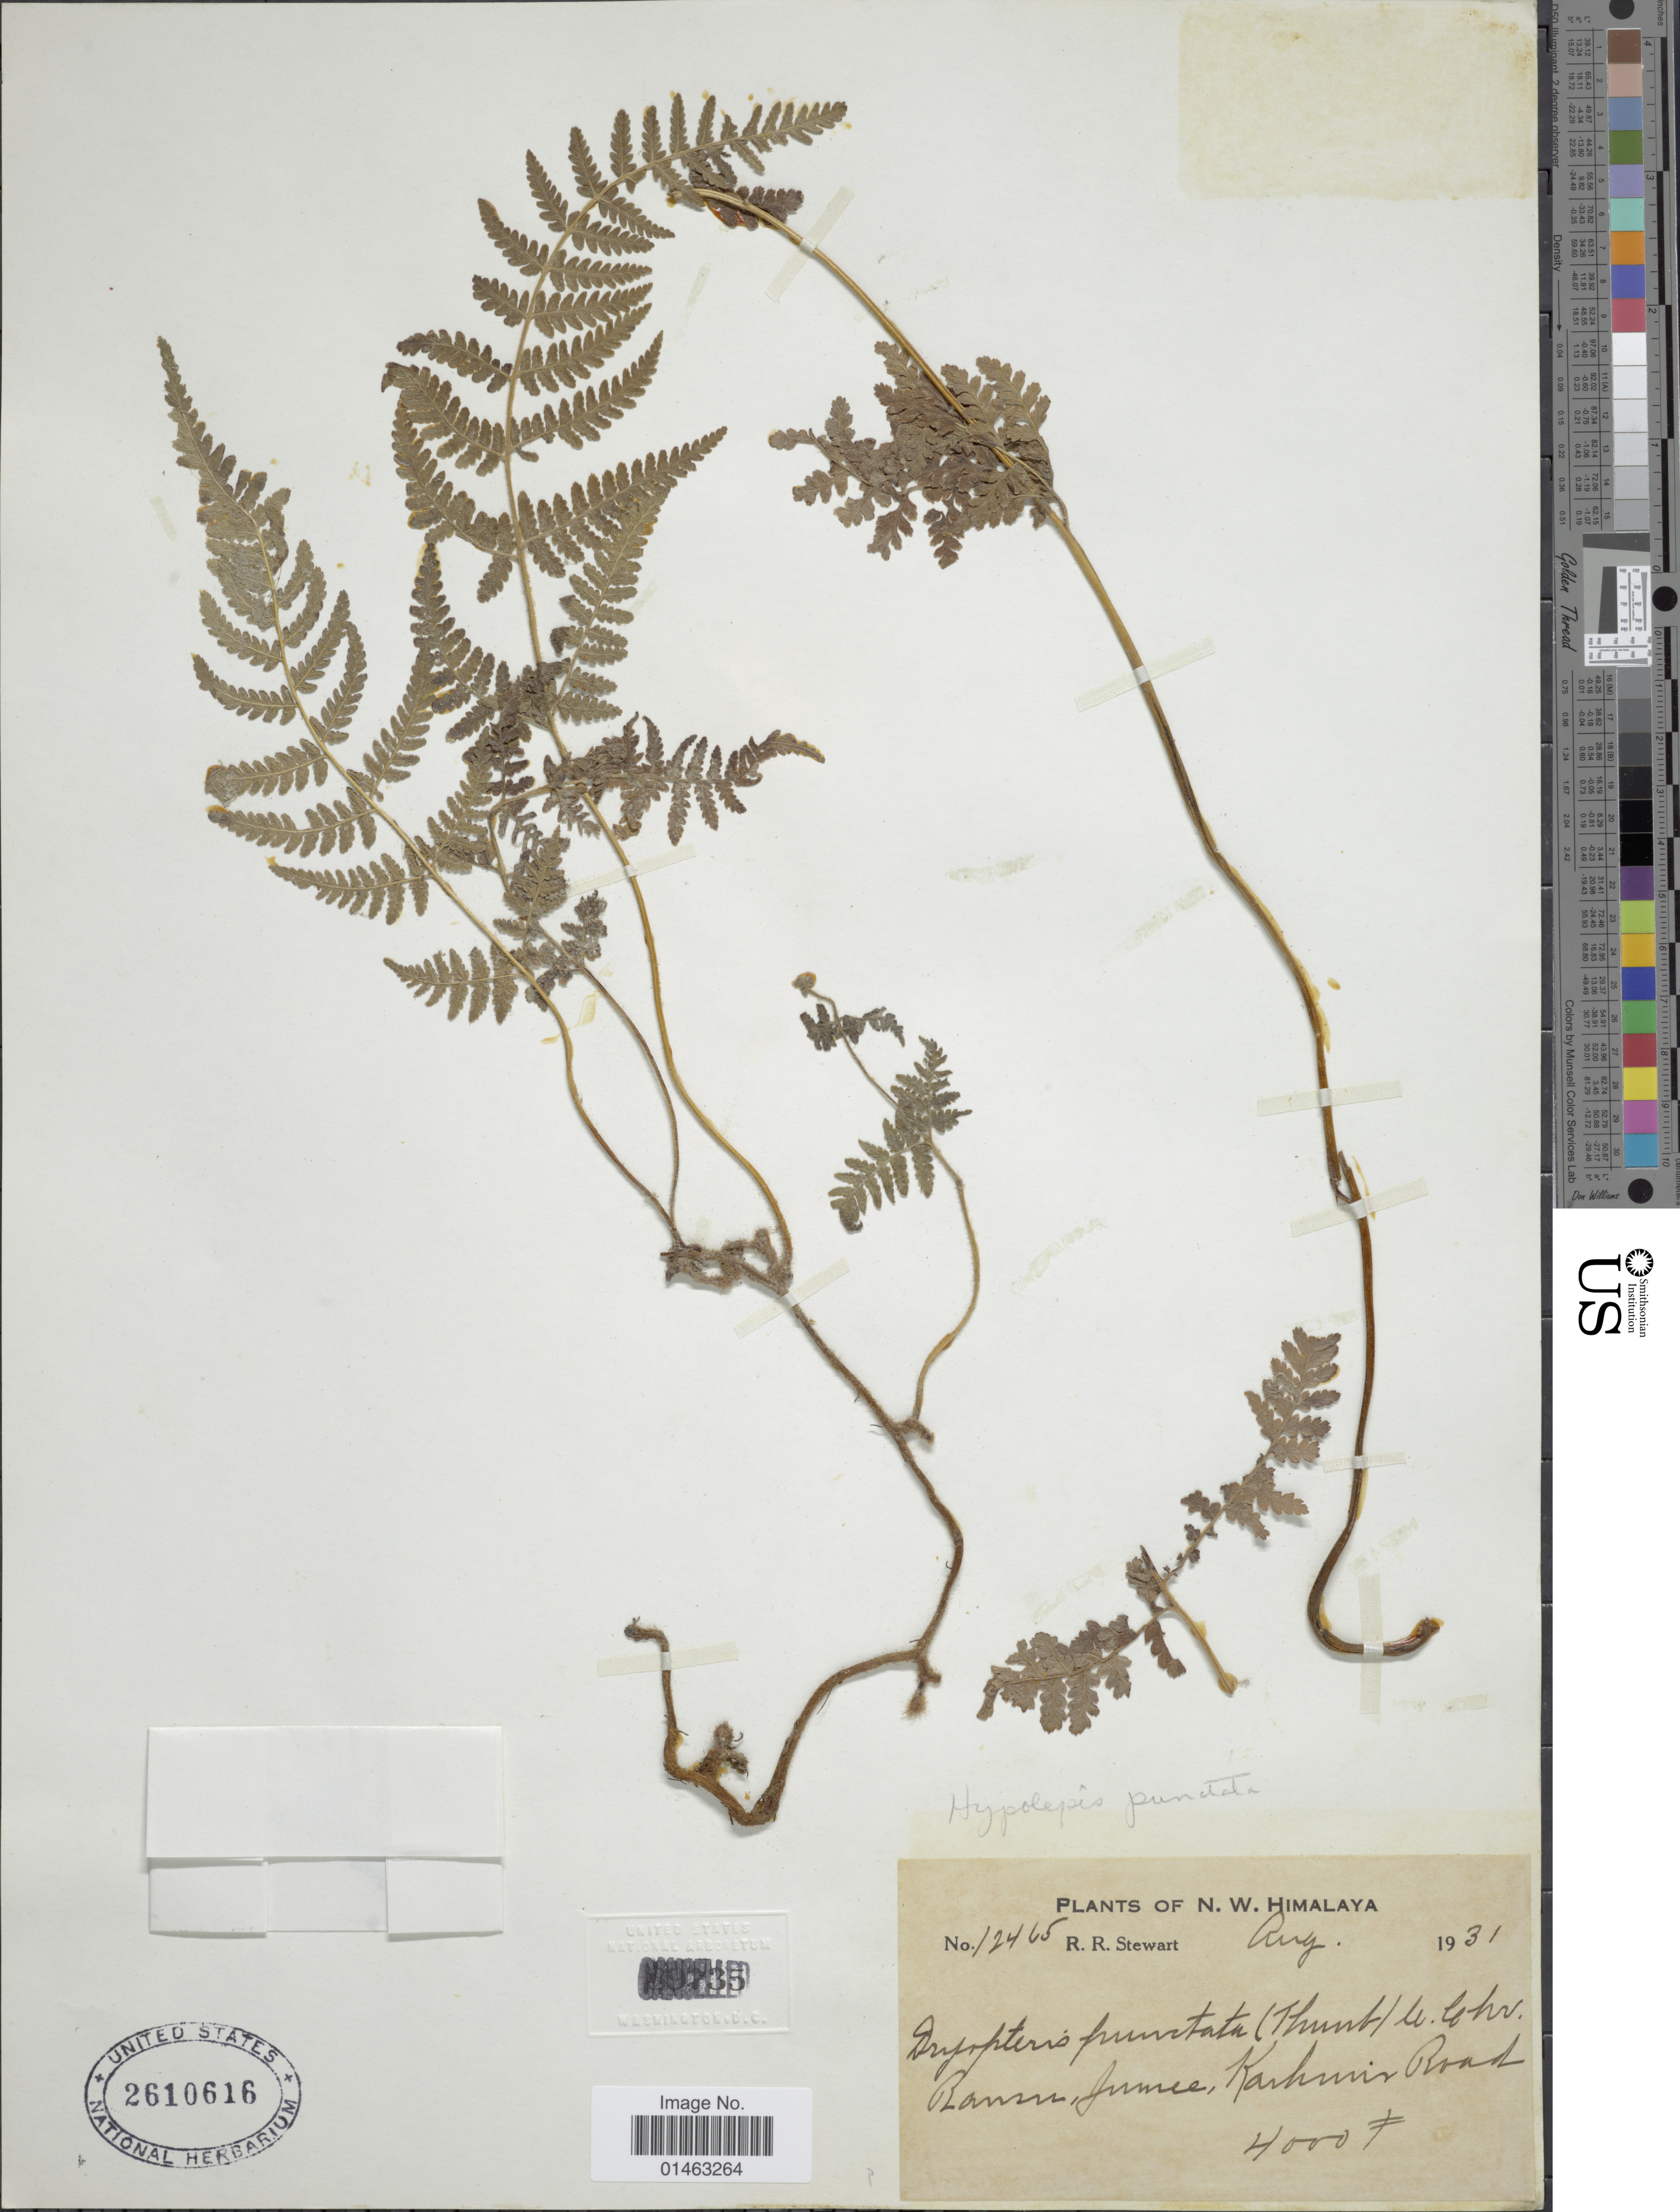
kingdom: Plantae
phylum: Tracheophyta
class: Polypodiopsida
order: Polypodiales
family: Dennstaedtiaceae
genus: Hypolepis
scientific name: Hypolepis punctata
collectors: R. R. Stewart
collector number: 12465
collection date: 1931-08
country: India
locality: N.W. Himalaya, Bansu, Jumee, Kashmir Road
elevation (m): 1219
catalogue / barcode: US 2610616